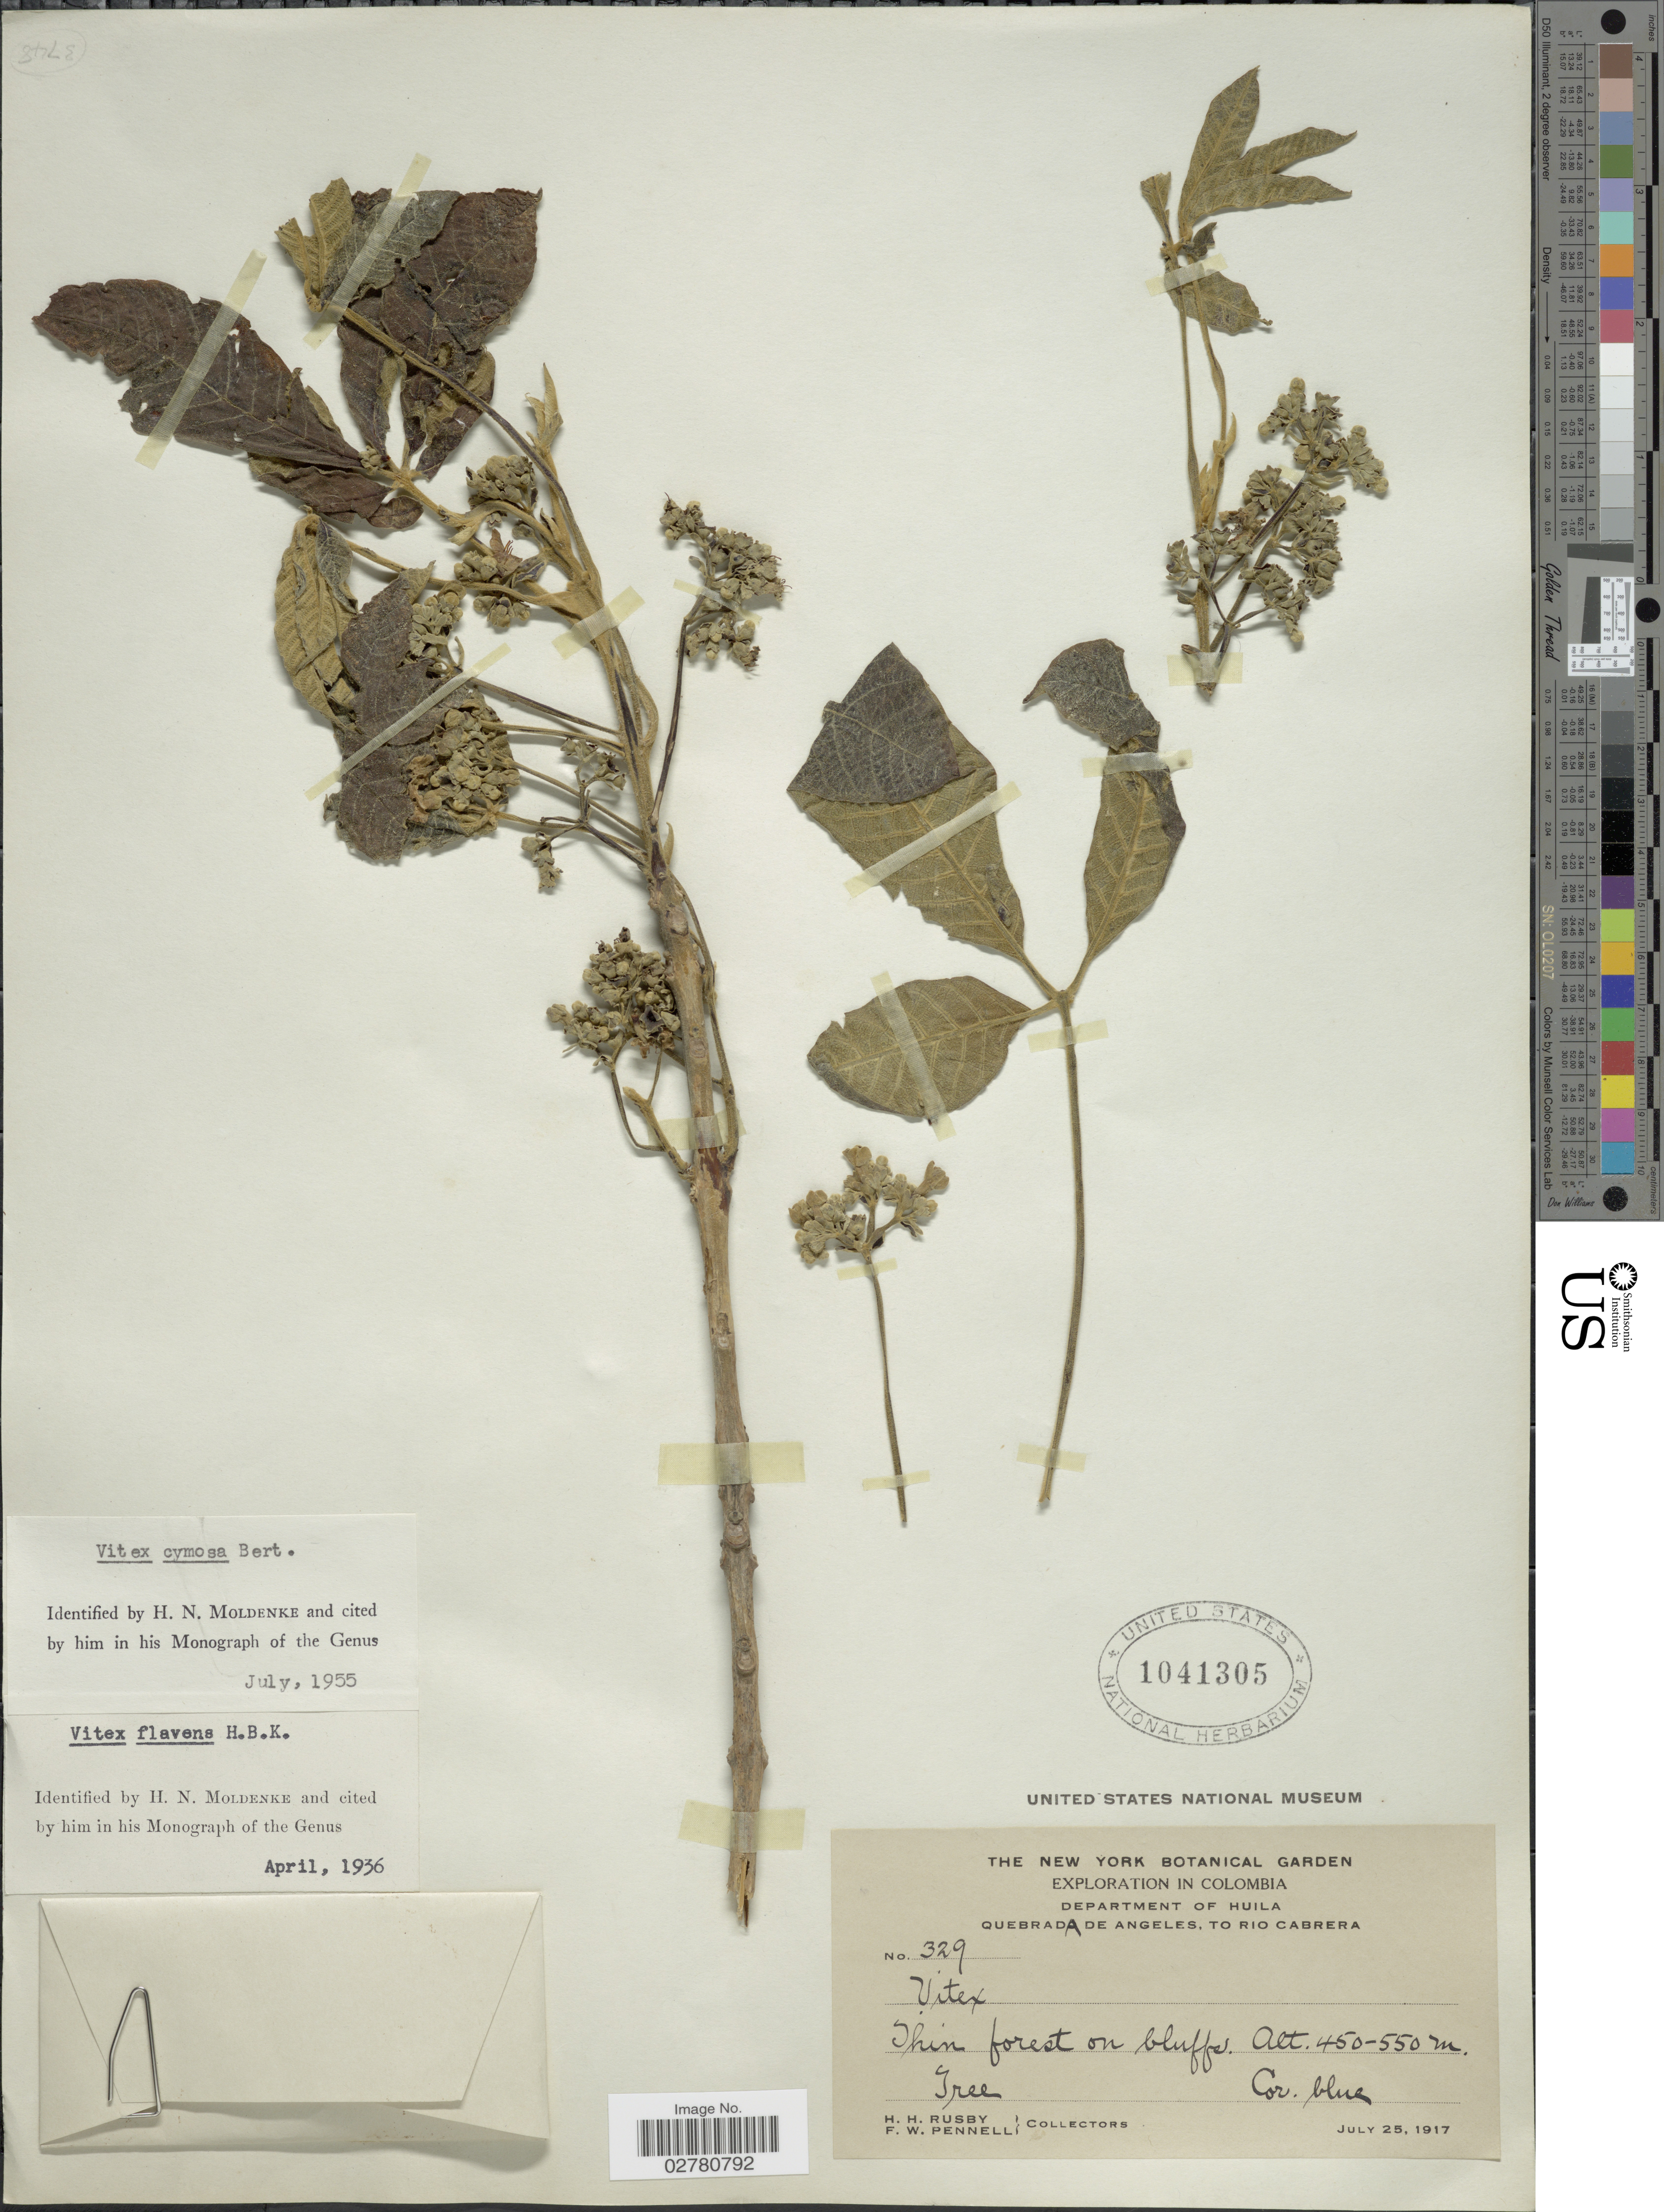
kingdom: Plantae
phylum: Tracheophyta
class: Magnoliopsida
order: Lamiales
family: Lamiaceae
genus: Vitex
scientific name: Vitex cymosa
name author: Bertero ex Spreng.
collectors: H. H. Rusby & F. W. Pennell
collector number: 329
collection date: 1917-07-25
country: Colombia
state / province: Huila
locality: Department of Huila. Quebrada de Angeles, to Rio Cabrera.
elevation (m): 450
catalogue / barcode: US 1041305